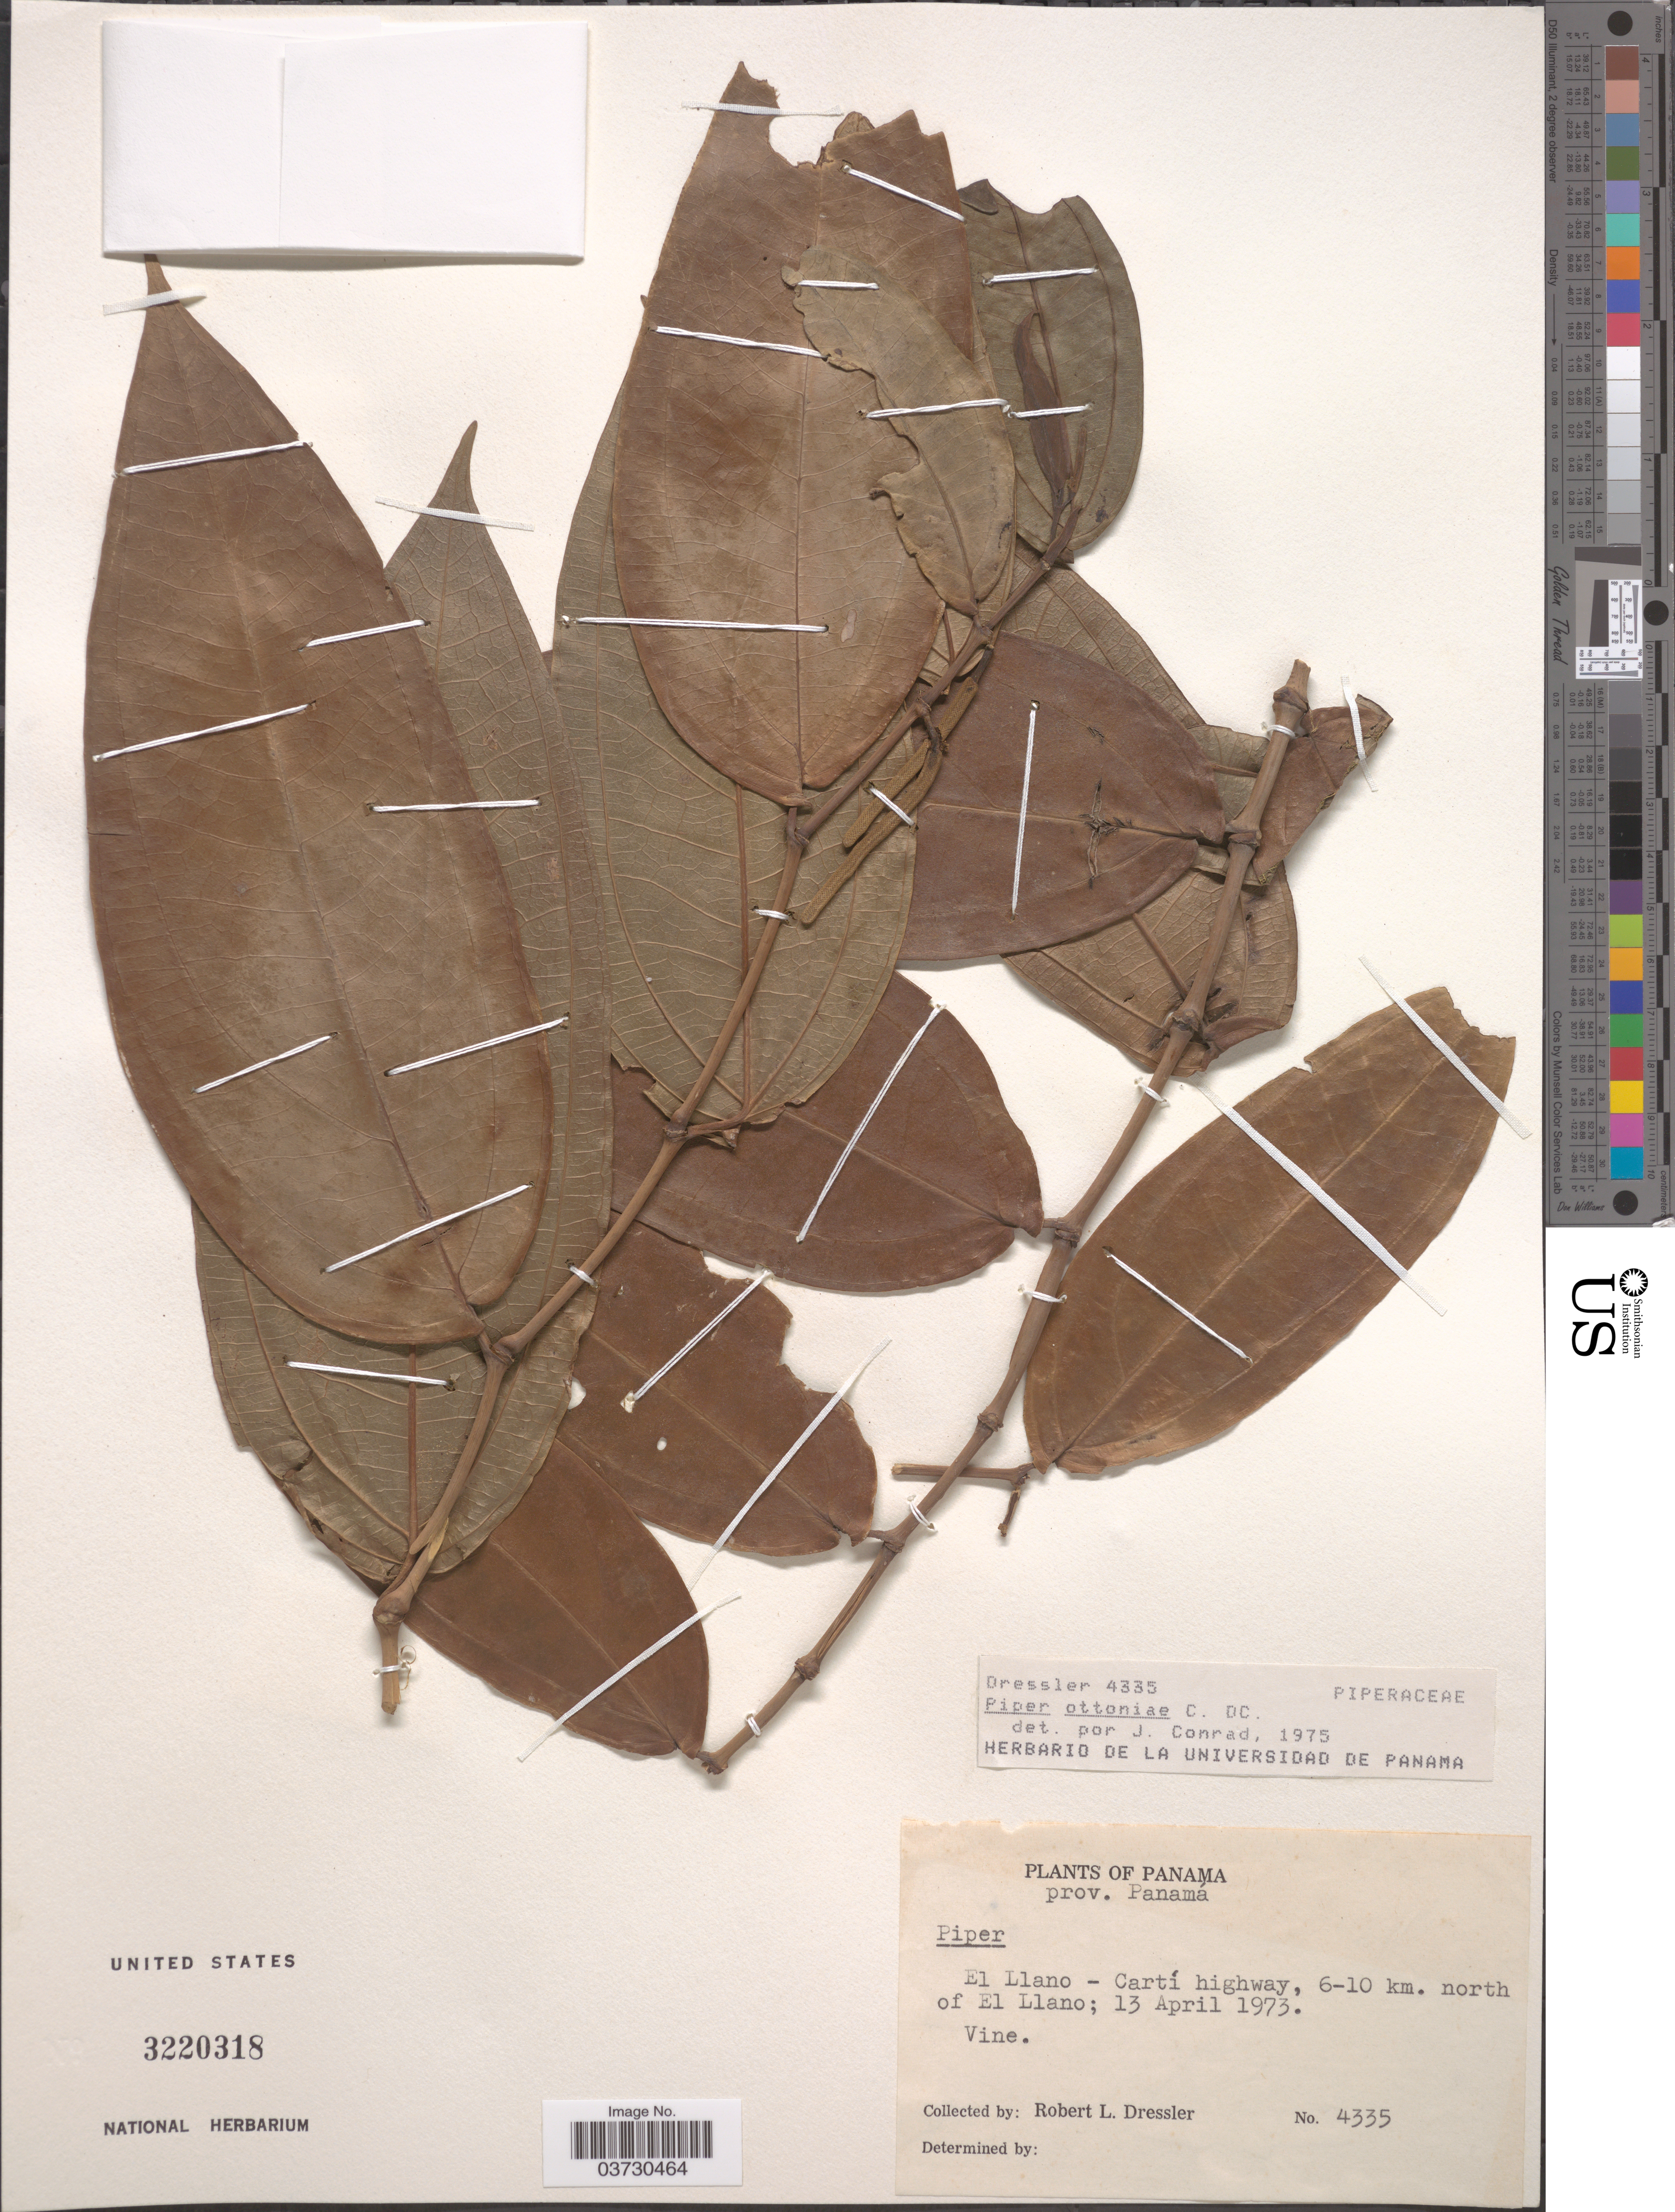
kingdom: Plantae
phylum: Tracheophyta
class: Magnoliopsida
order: Piperales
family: Piperaceae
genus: Piper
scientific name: Piper ottoniifolium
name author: C. DC.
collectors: R. Dressler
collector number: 4335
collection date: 1973-04-13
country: Panama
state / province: Panamá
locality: El Llano - Cartí highway, 6-10 km. north of El Llano.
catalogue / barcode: US 3220318